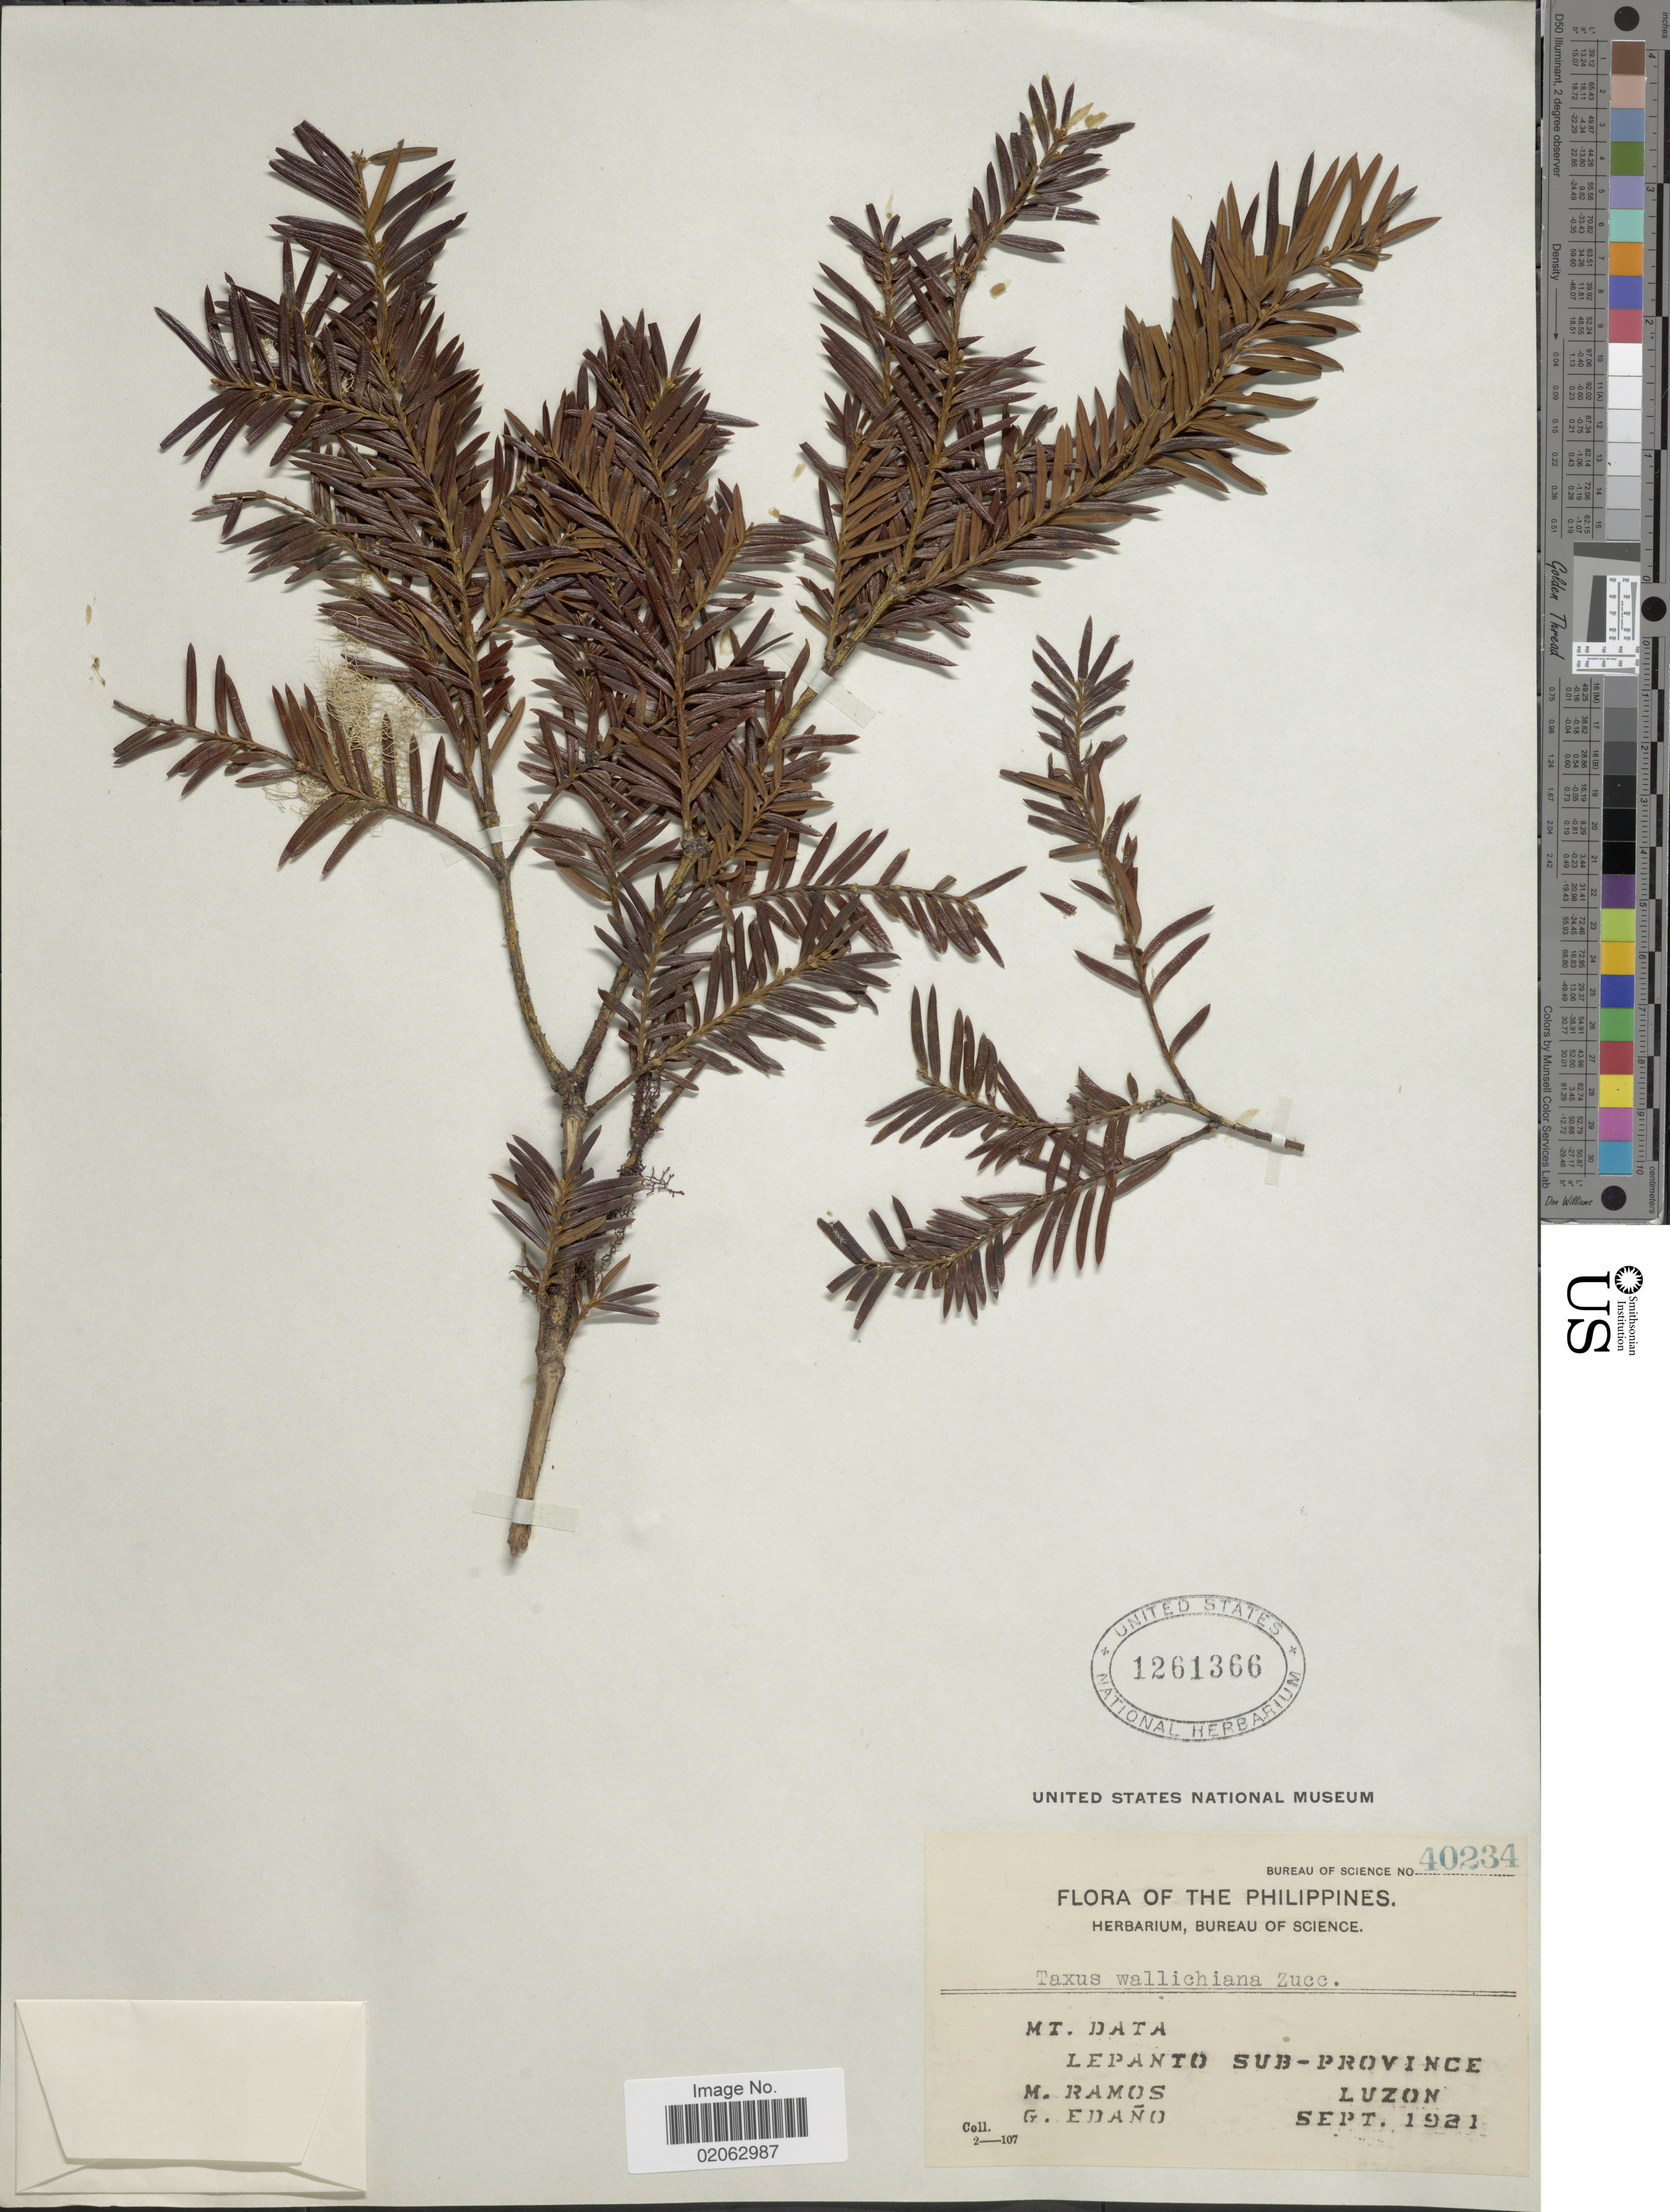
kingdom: Plantae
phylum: Tracheophyta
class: Pinopsida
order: Pinales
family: Taxaceae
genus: Taxus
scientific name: Taxus sumatrana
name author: (Miq.) de Laub.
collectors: M. Ramos & G. Edaño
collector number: bureau of Science 40234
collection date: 1921-09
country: Philippines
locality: Mt. Data, Lepanto sub-province, Luzon.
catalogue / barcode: US 1261366